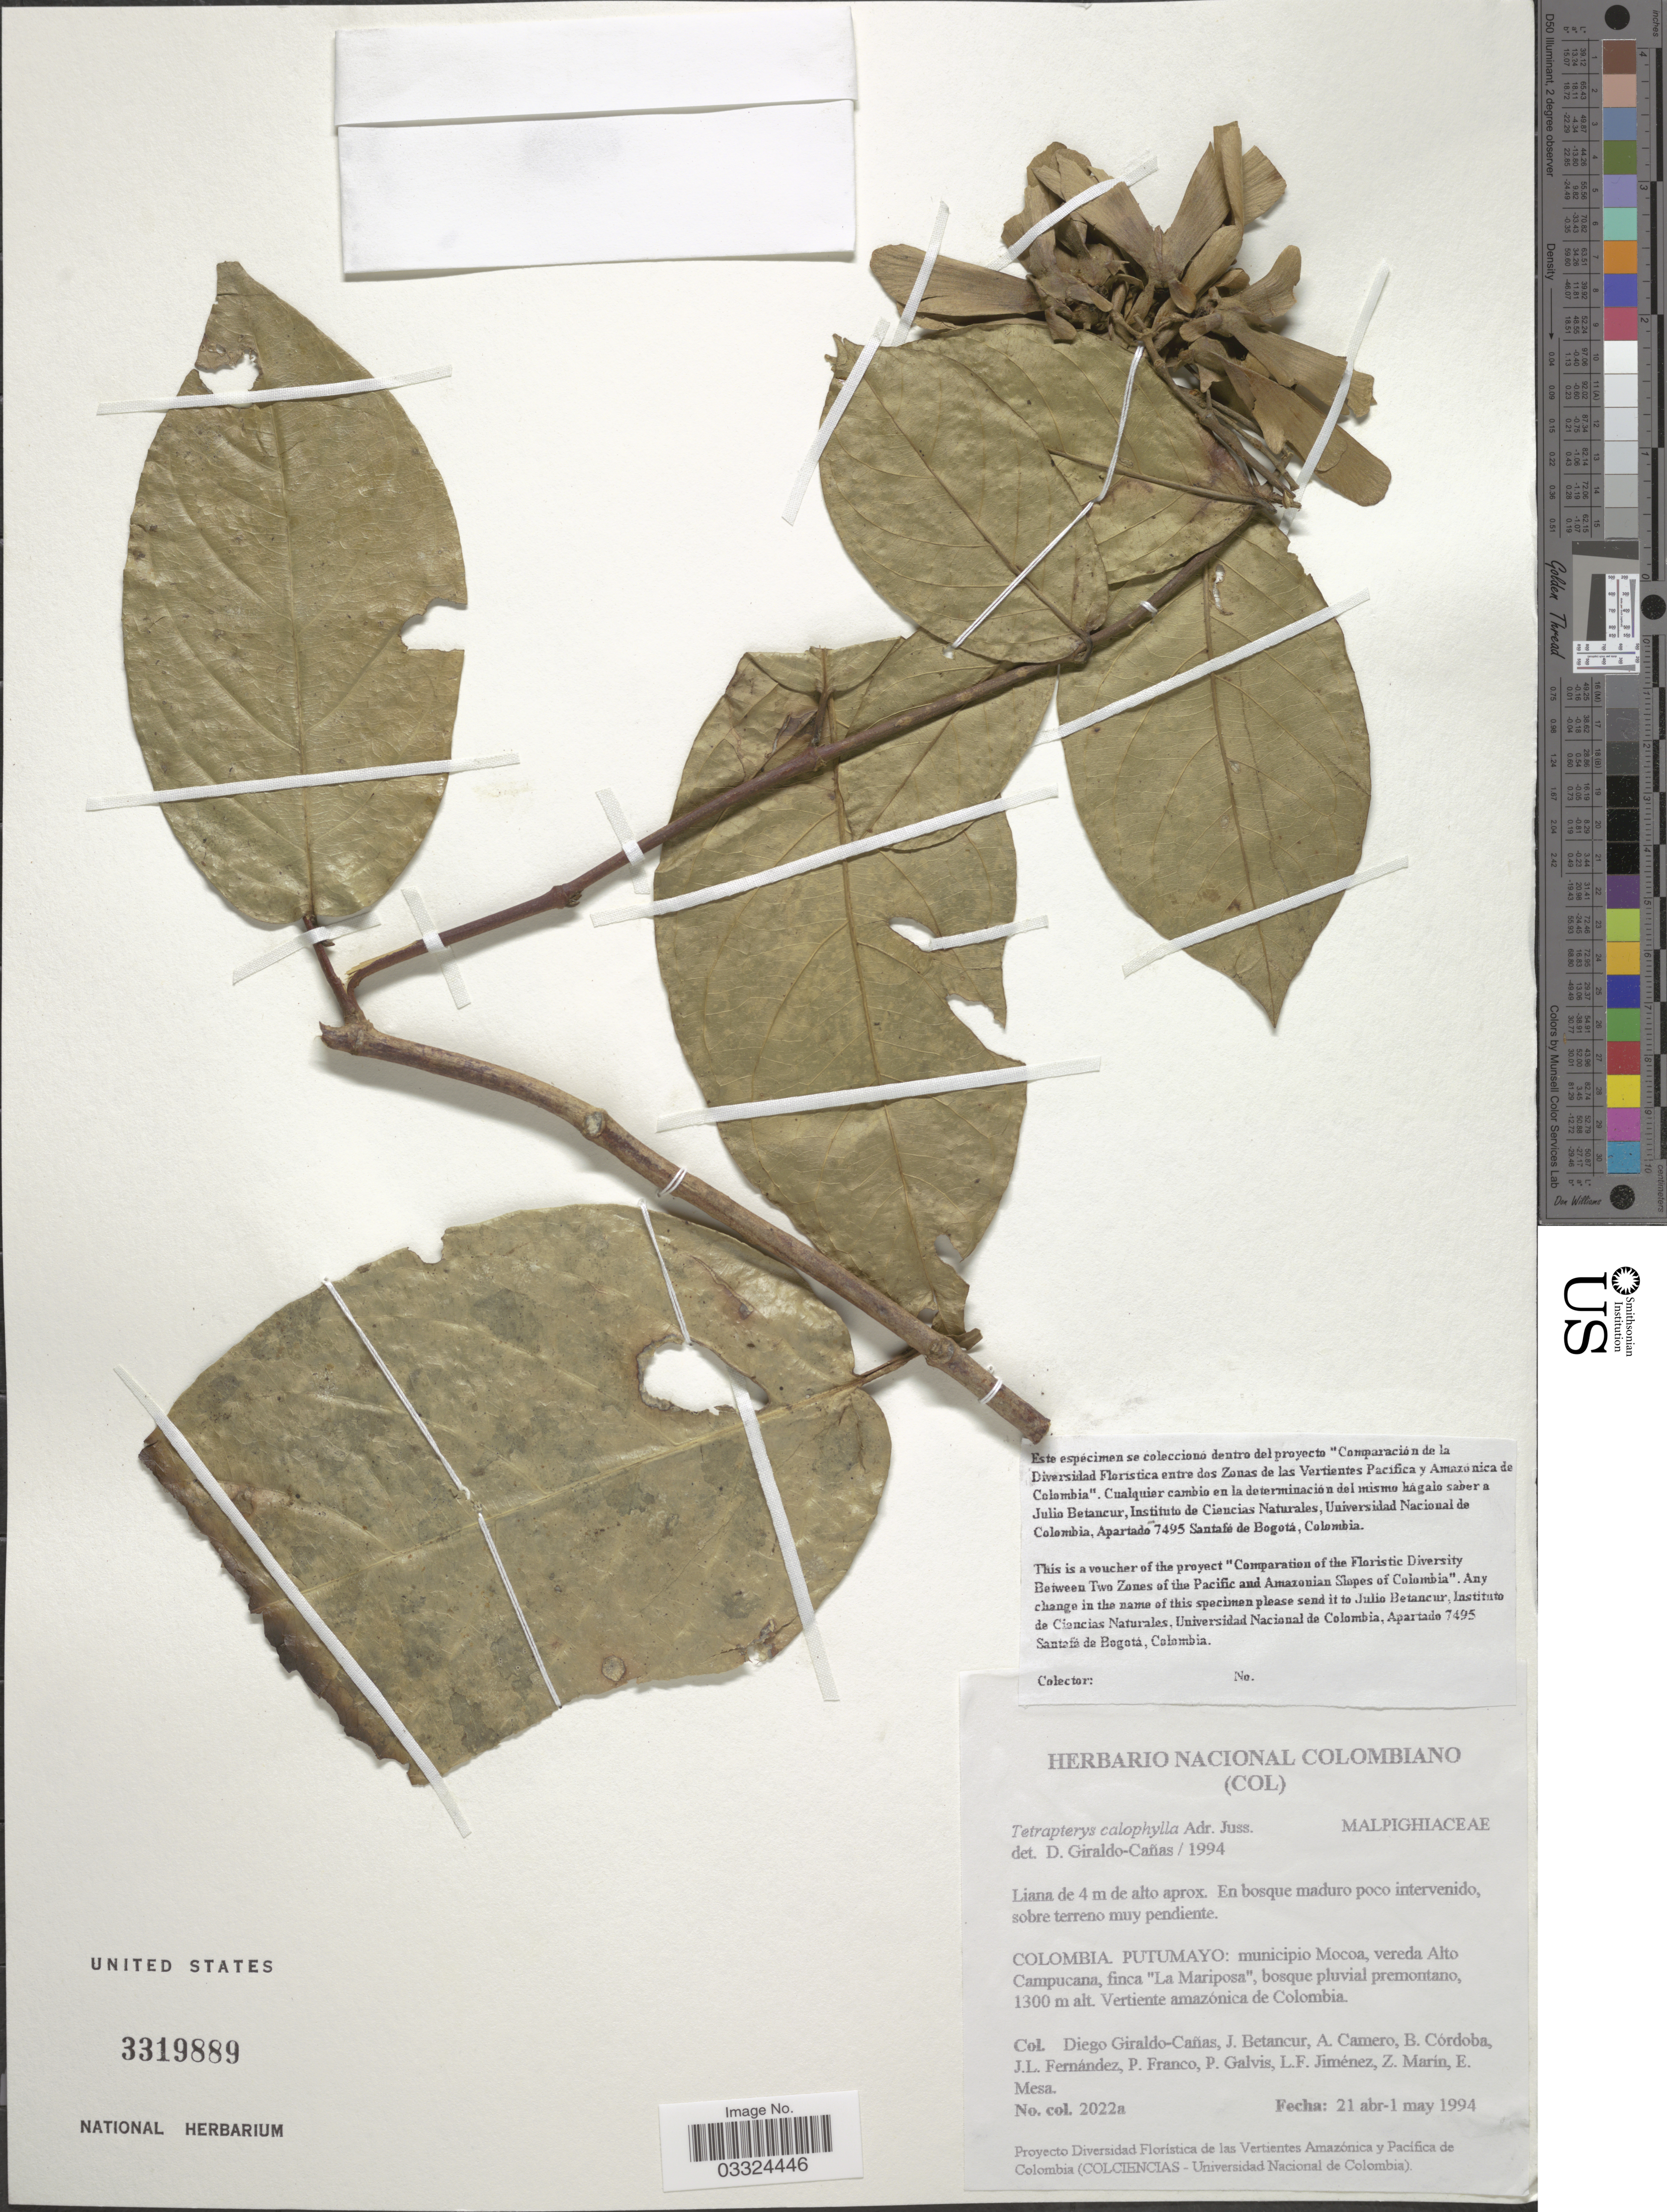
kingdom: Plantae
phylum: Tracheophyta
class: Magnoliopsida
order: Malpighiales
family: Malpighiaceae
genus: Tetrapterys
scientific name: Tetrapterys calophylla var. glabrifolia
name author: Griseb.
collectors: D. Giraldo-Cañas, J. Betancur, A. A. Camero, B. Córdoba & et al.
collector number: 2022a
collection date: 1994-04-21/1994-05-01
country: Colombia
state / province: Putumayo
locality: Municipio Mocoa, vereda Alto Campucana, finca "La Mariposa". Vertiente amazónica de Colombia.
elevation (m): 1300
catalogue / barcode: US 3319889